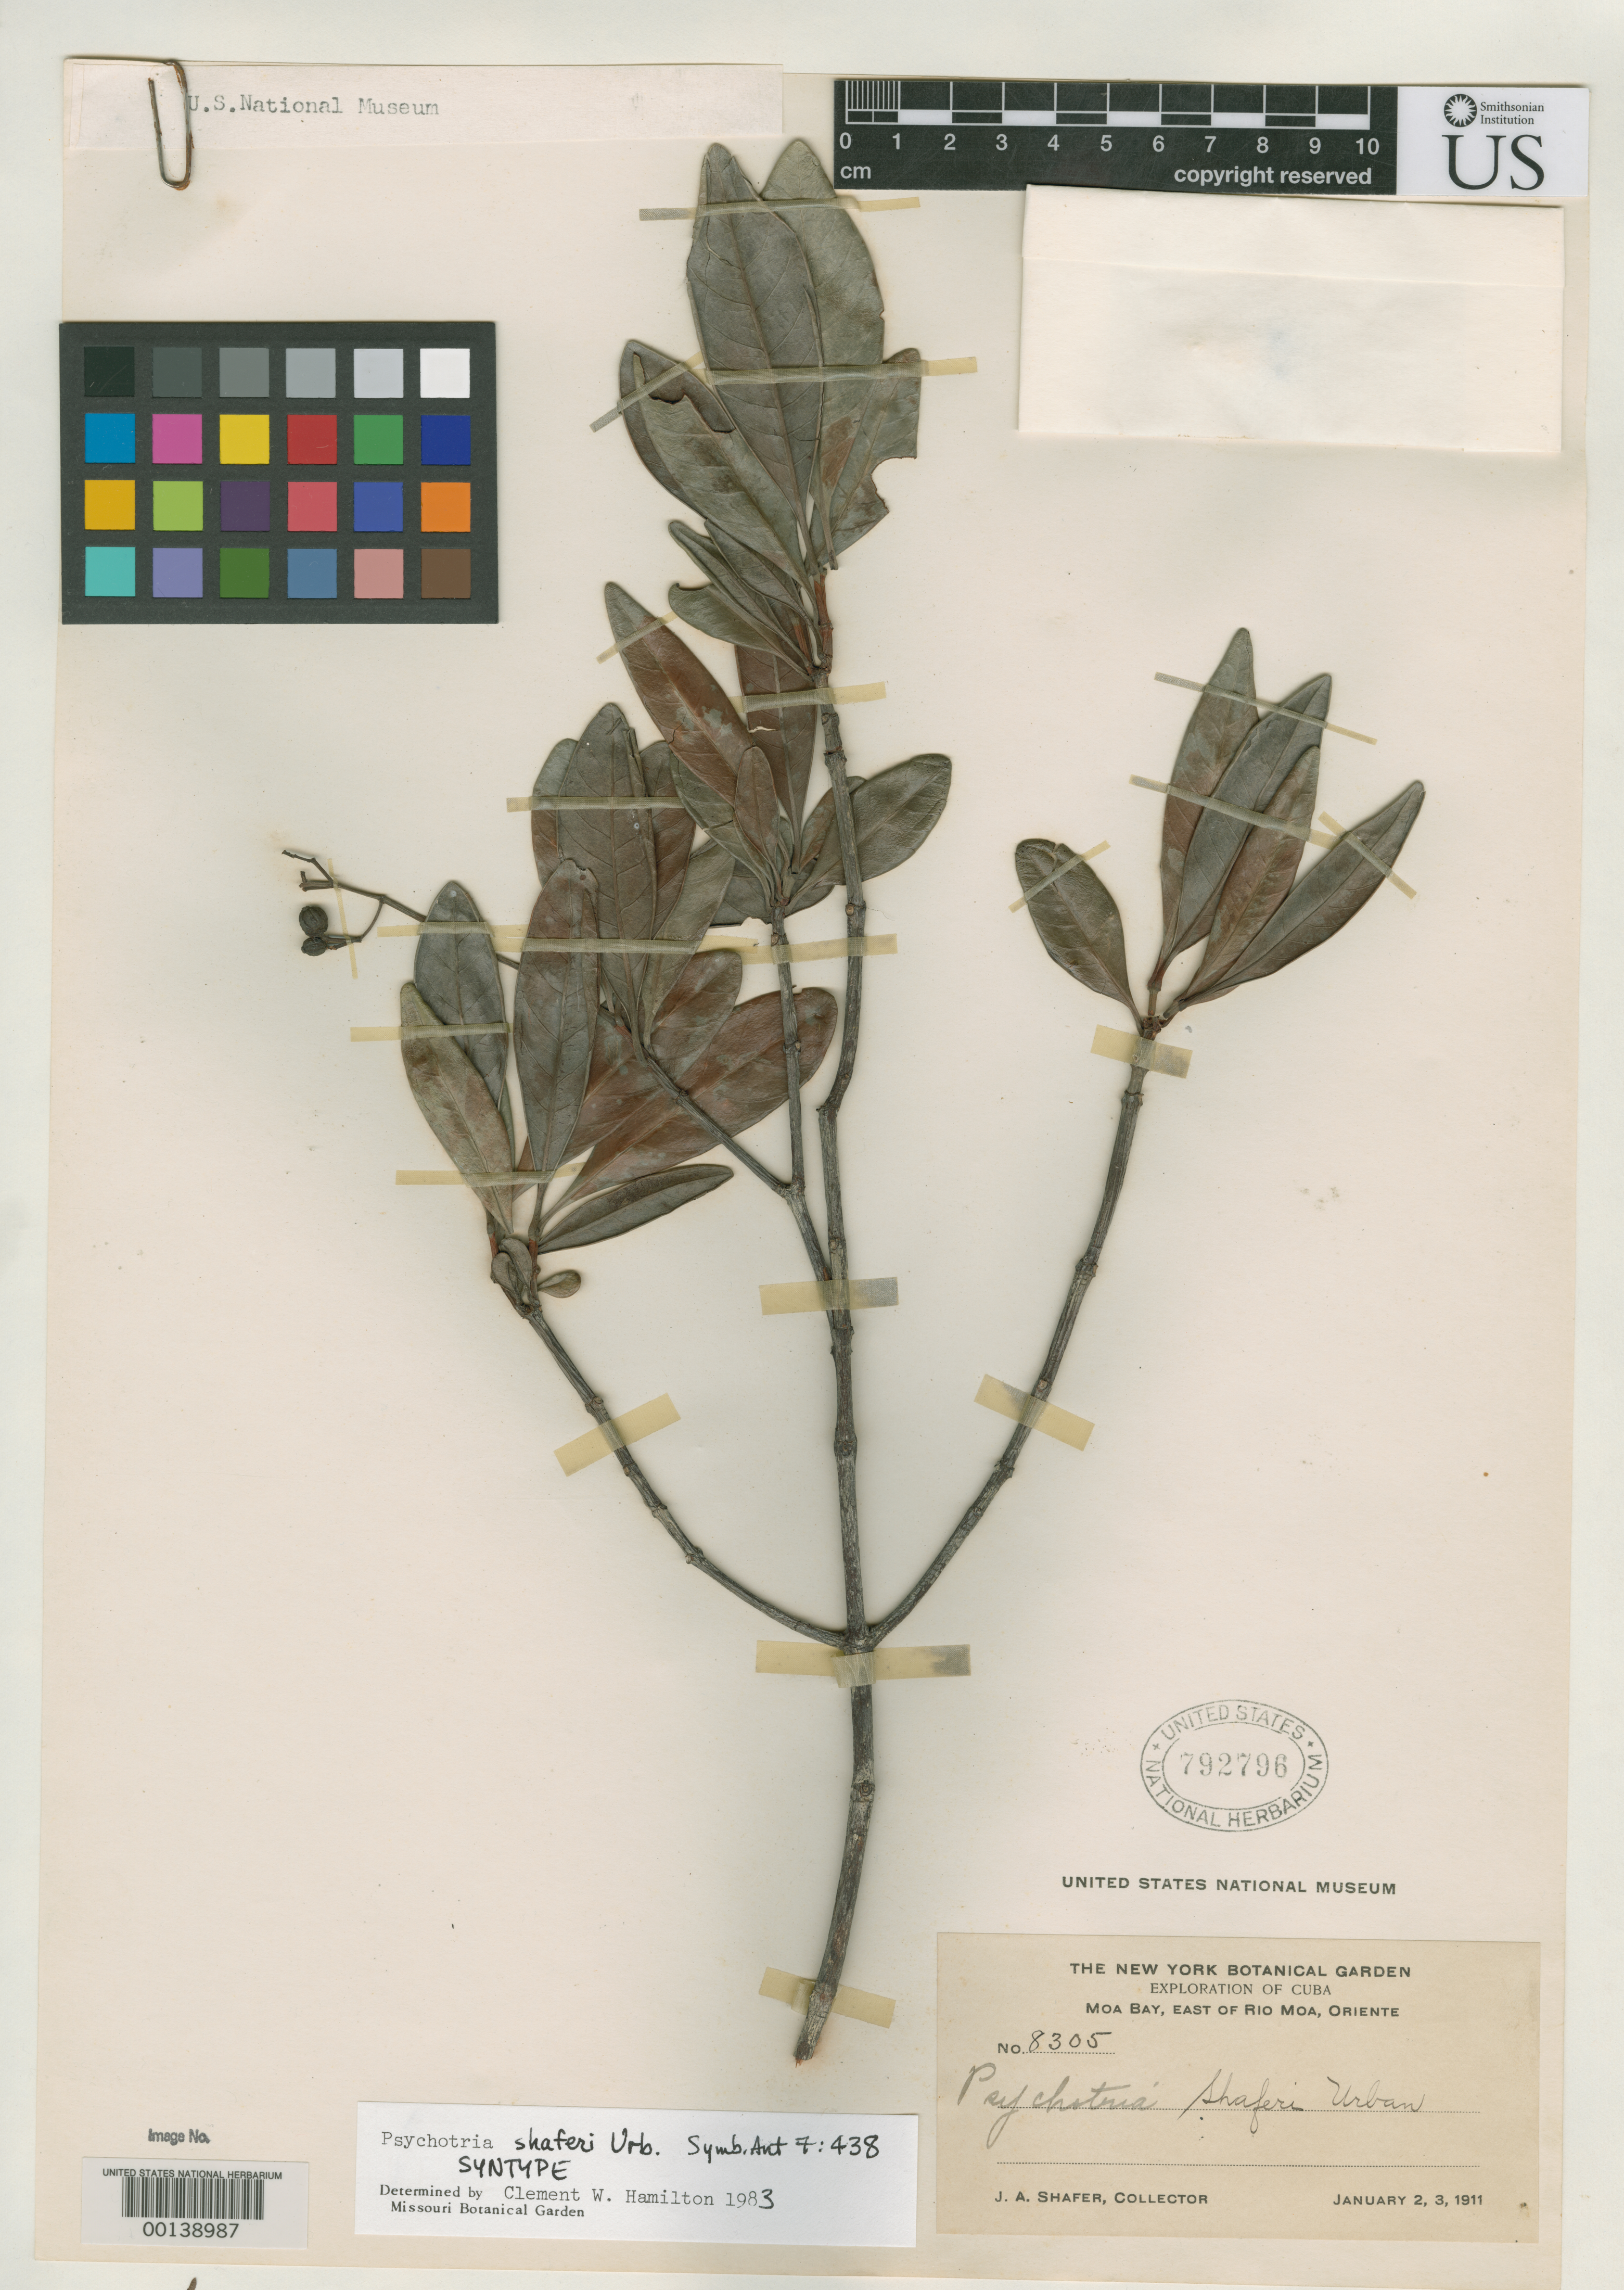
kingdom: Plantae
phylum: Tracheophyta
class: Magnoliopsida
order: Gentianales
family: Rubiaceae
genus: Psychotria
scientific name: Psychotria shaferi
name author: Urb.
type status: Isotype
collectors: J. A. Shafer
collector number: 8305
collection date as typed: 02 Jan 1911 to 03 Jan 1911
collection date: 1911-01-02/1911-01-03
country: Cuba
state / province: Oriente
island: Greater Antilles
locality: Moa Bay, east of Rio Moa.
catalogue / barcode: US 792796